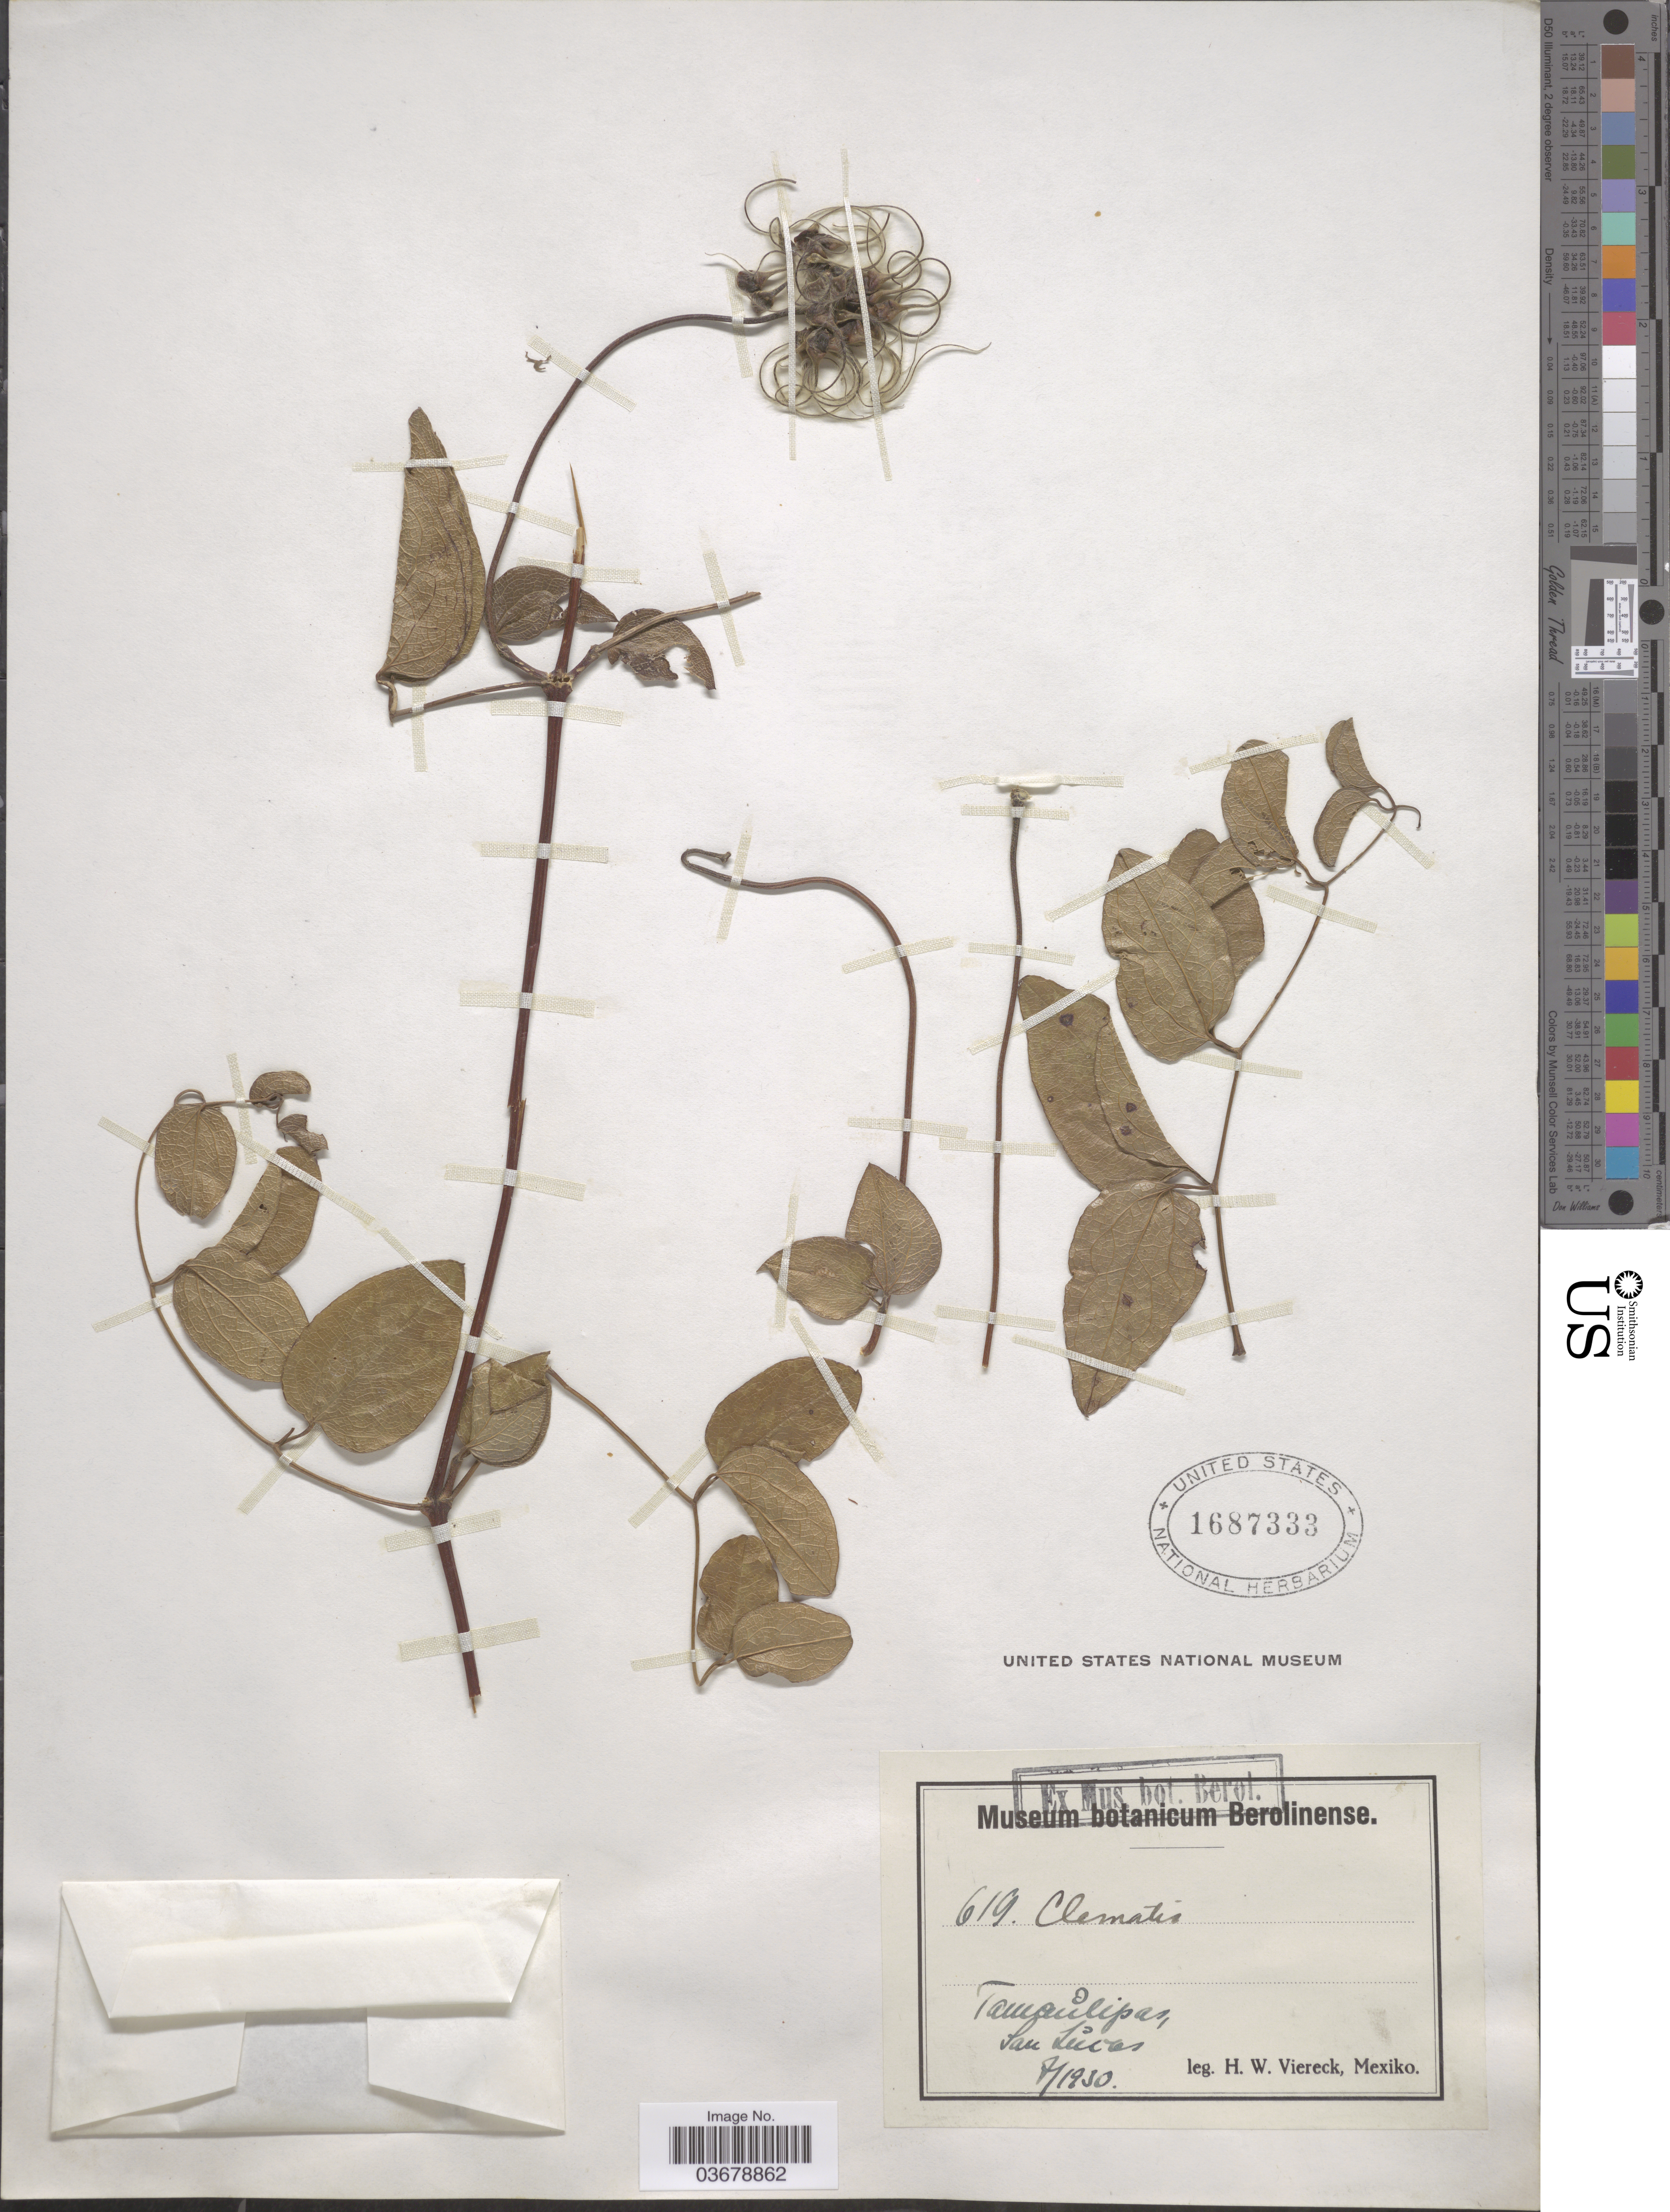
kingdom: Plantae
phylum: Tracheophyta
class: Magnoliopsida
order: Ranunculales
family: Ranunculaceae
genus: Clematis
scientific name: Clematis sp.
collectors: H. W. Viereck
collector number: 619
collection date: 1930-07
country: Mexico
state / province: Tamaulipas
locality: San Lúcas.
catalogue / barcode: US 1687333